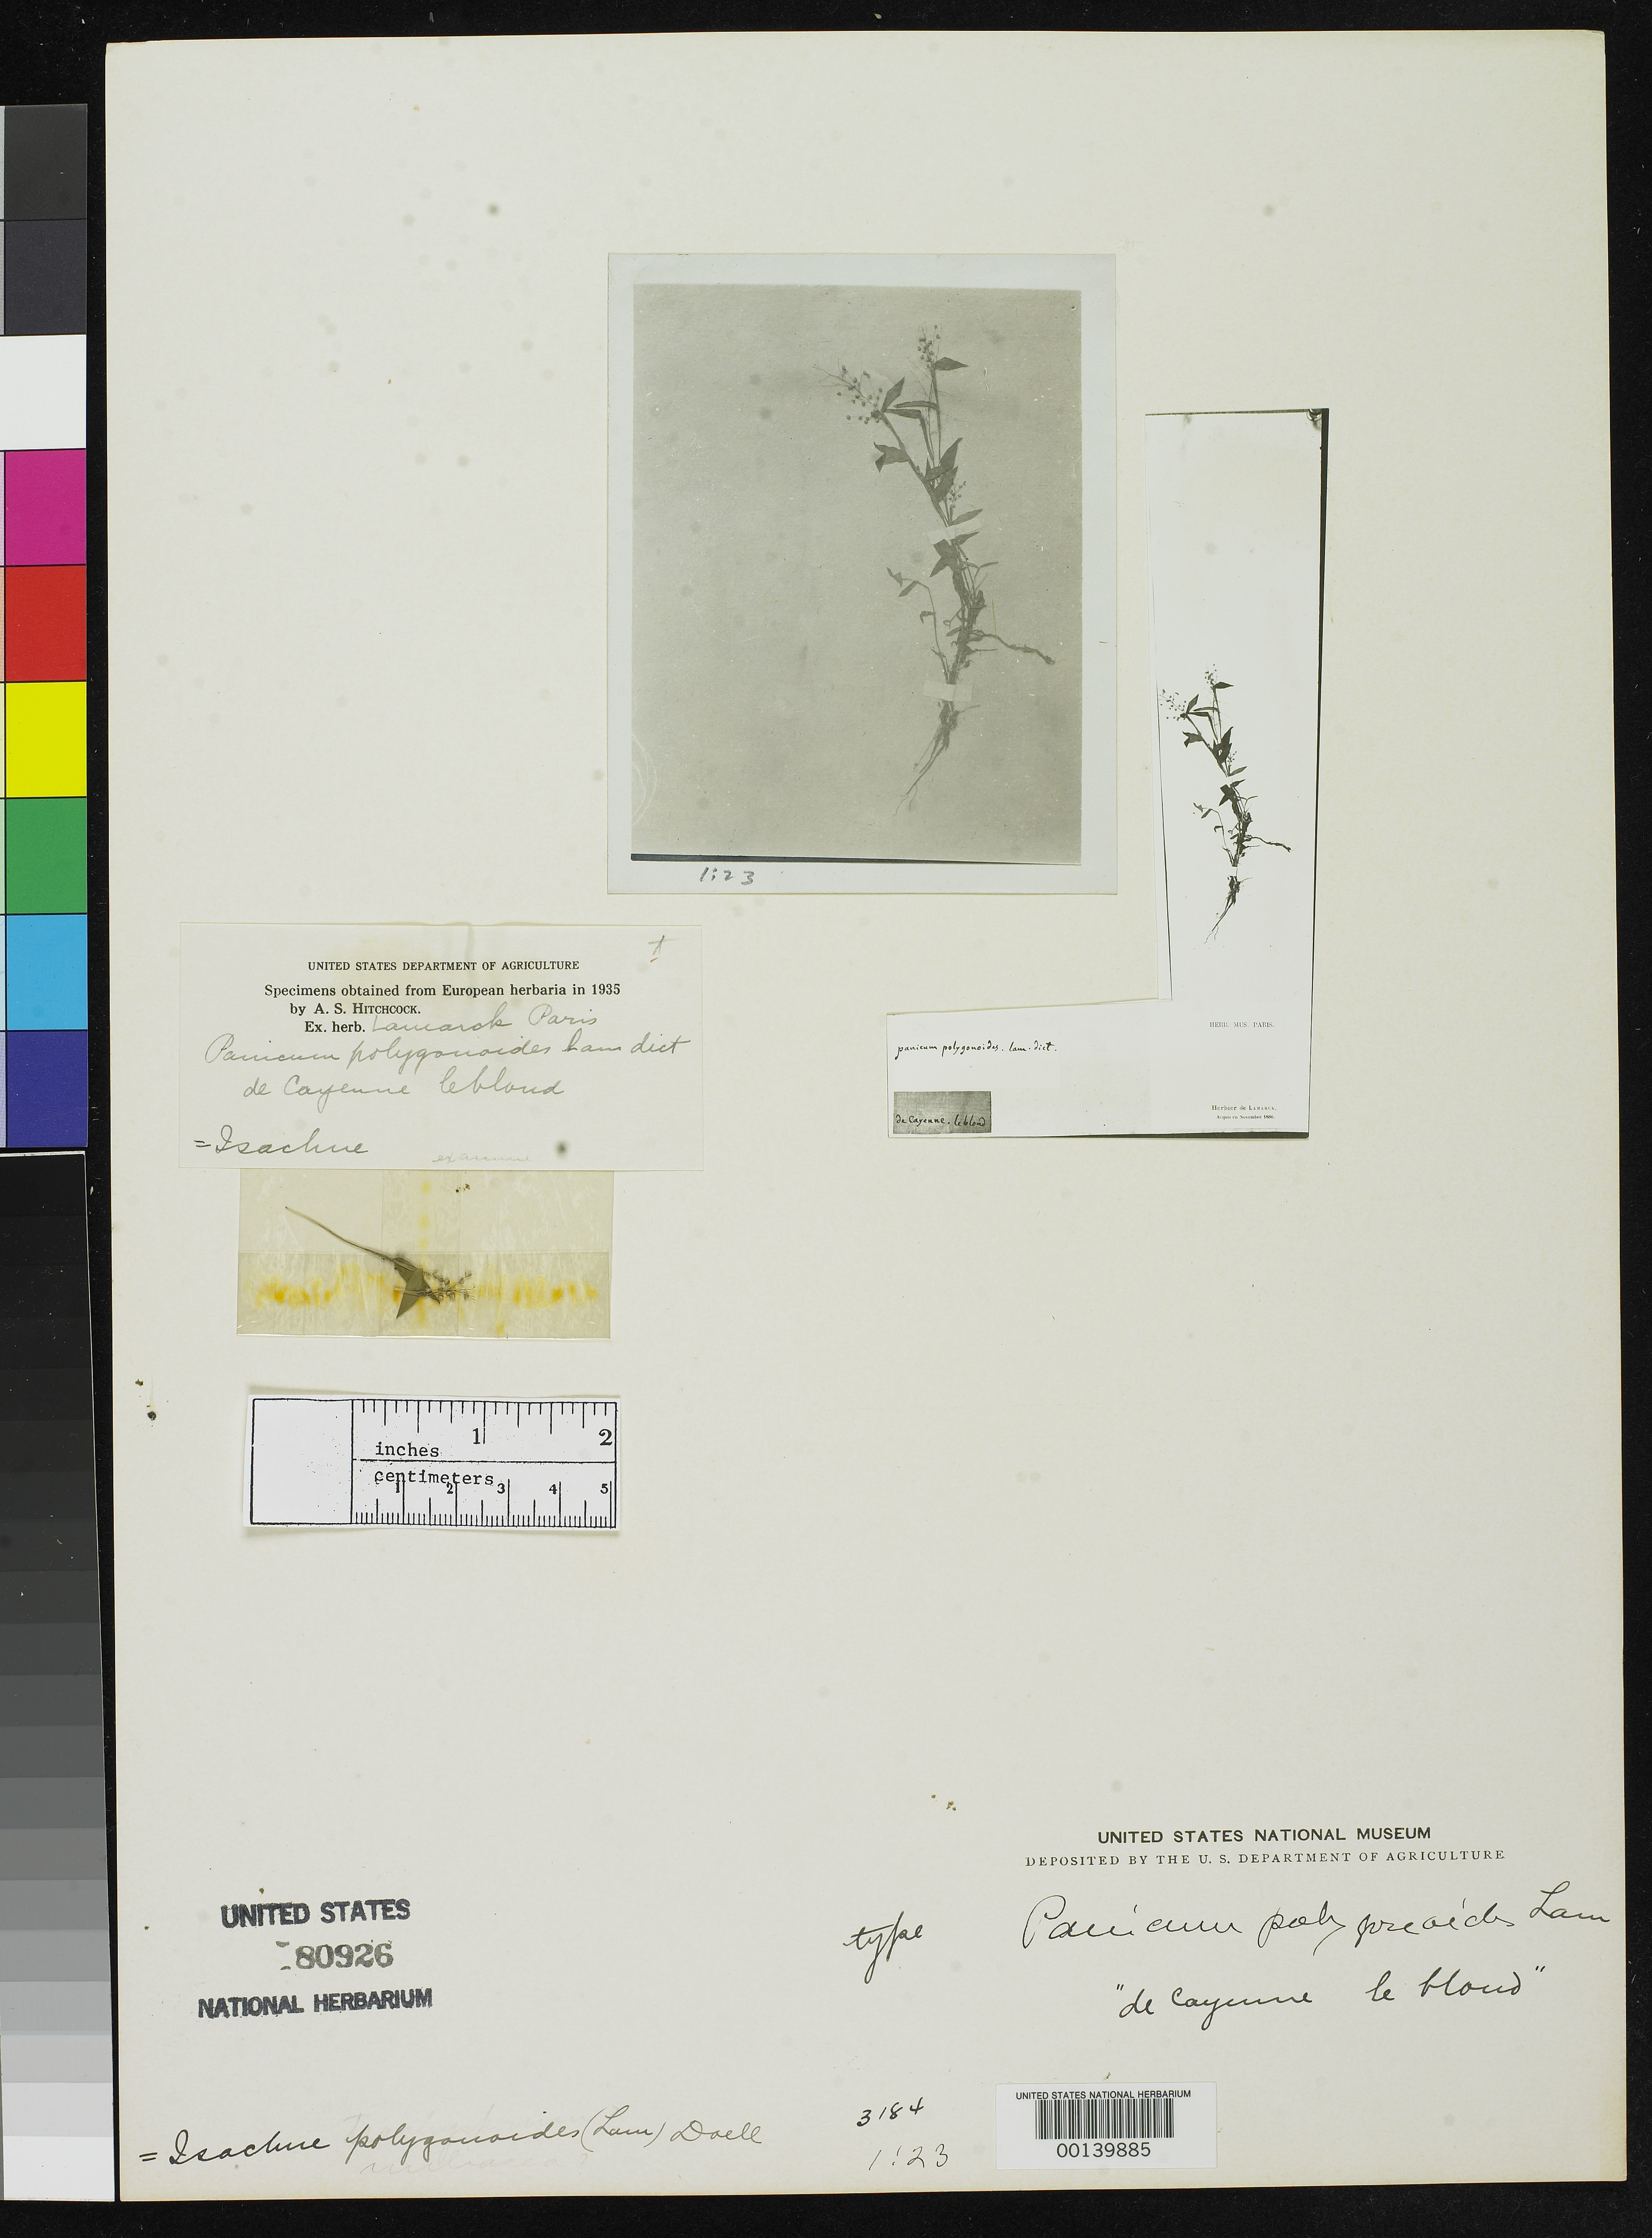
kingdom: Plantae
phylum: Tracheophyta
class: Liliopsida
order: Poales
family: Poaceae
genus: Panicum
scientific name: Panicum polygonoides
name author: Lam.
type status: Type Fragment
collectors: J. Le Blond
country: French Guiana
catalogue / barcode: US 80926